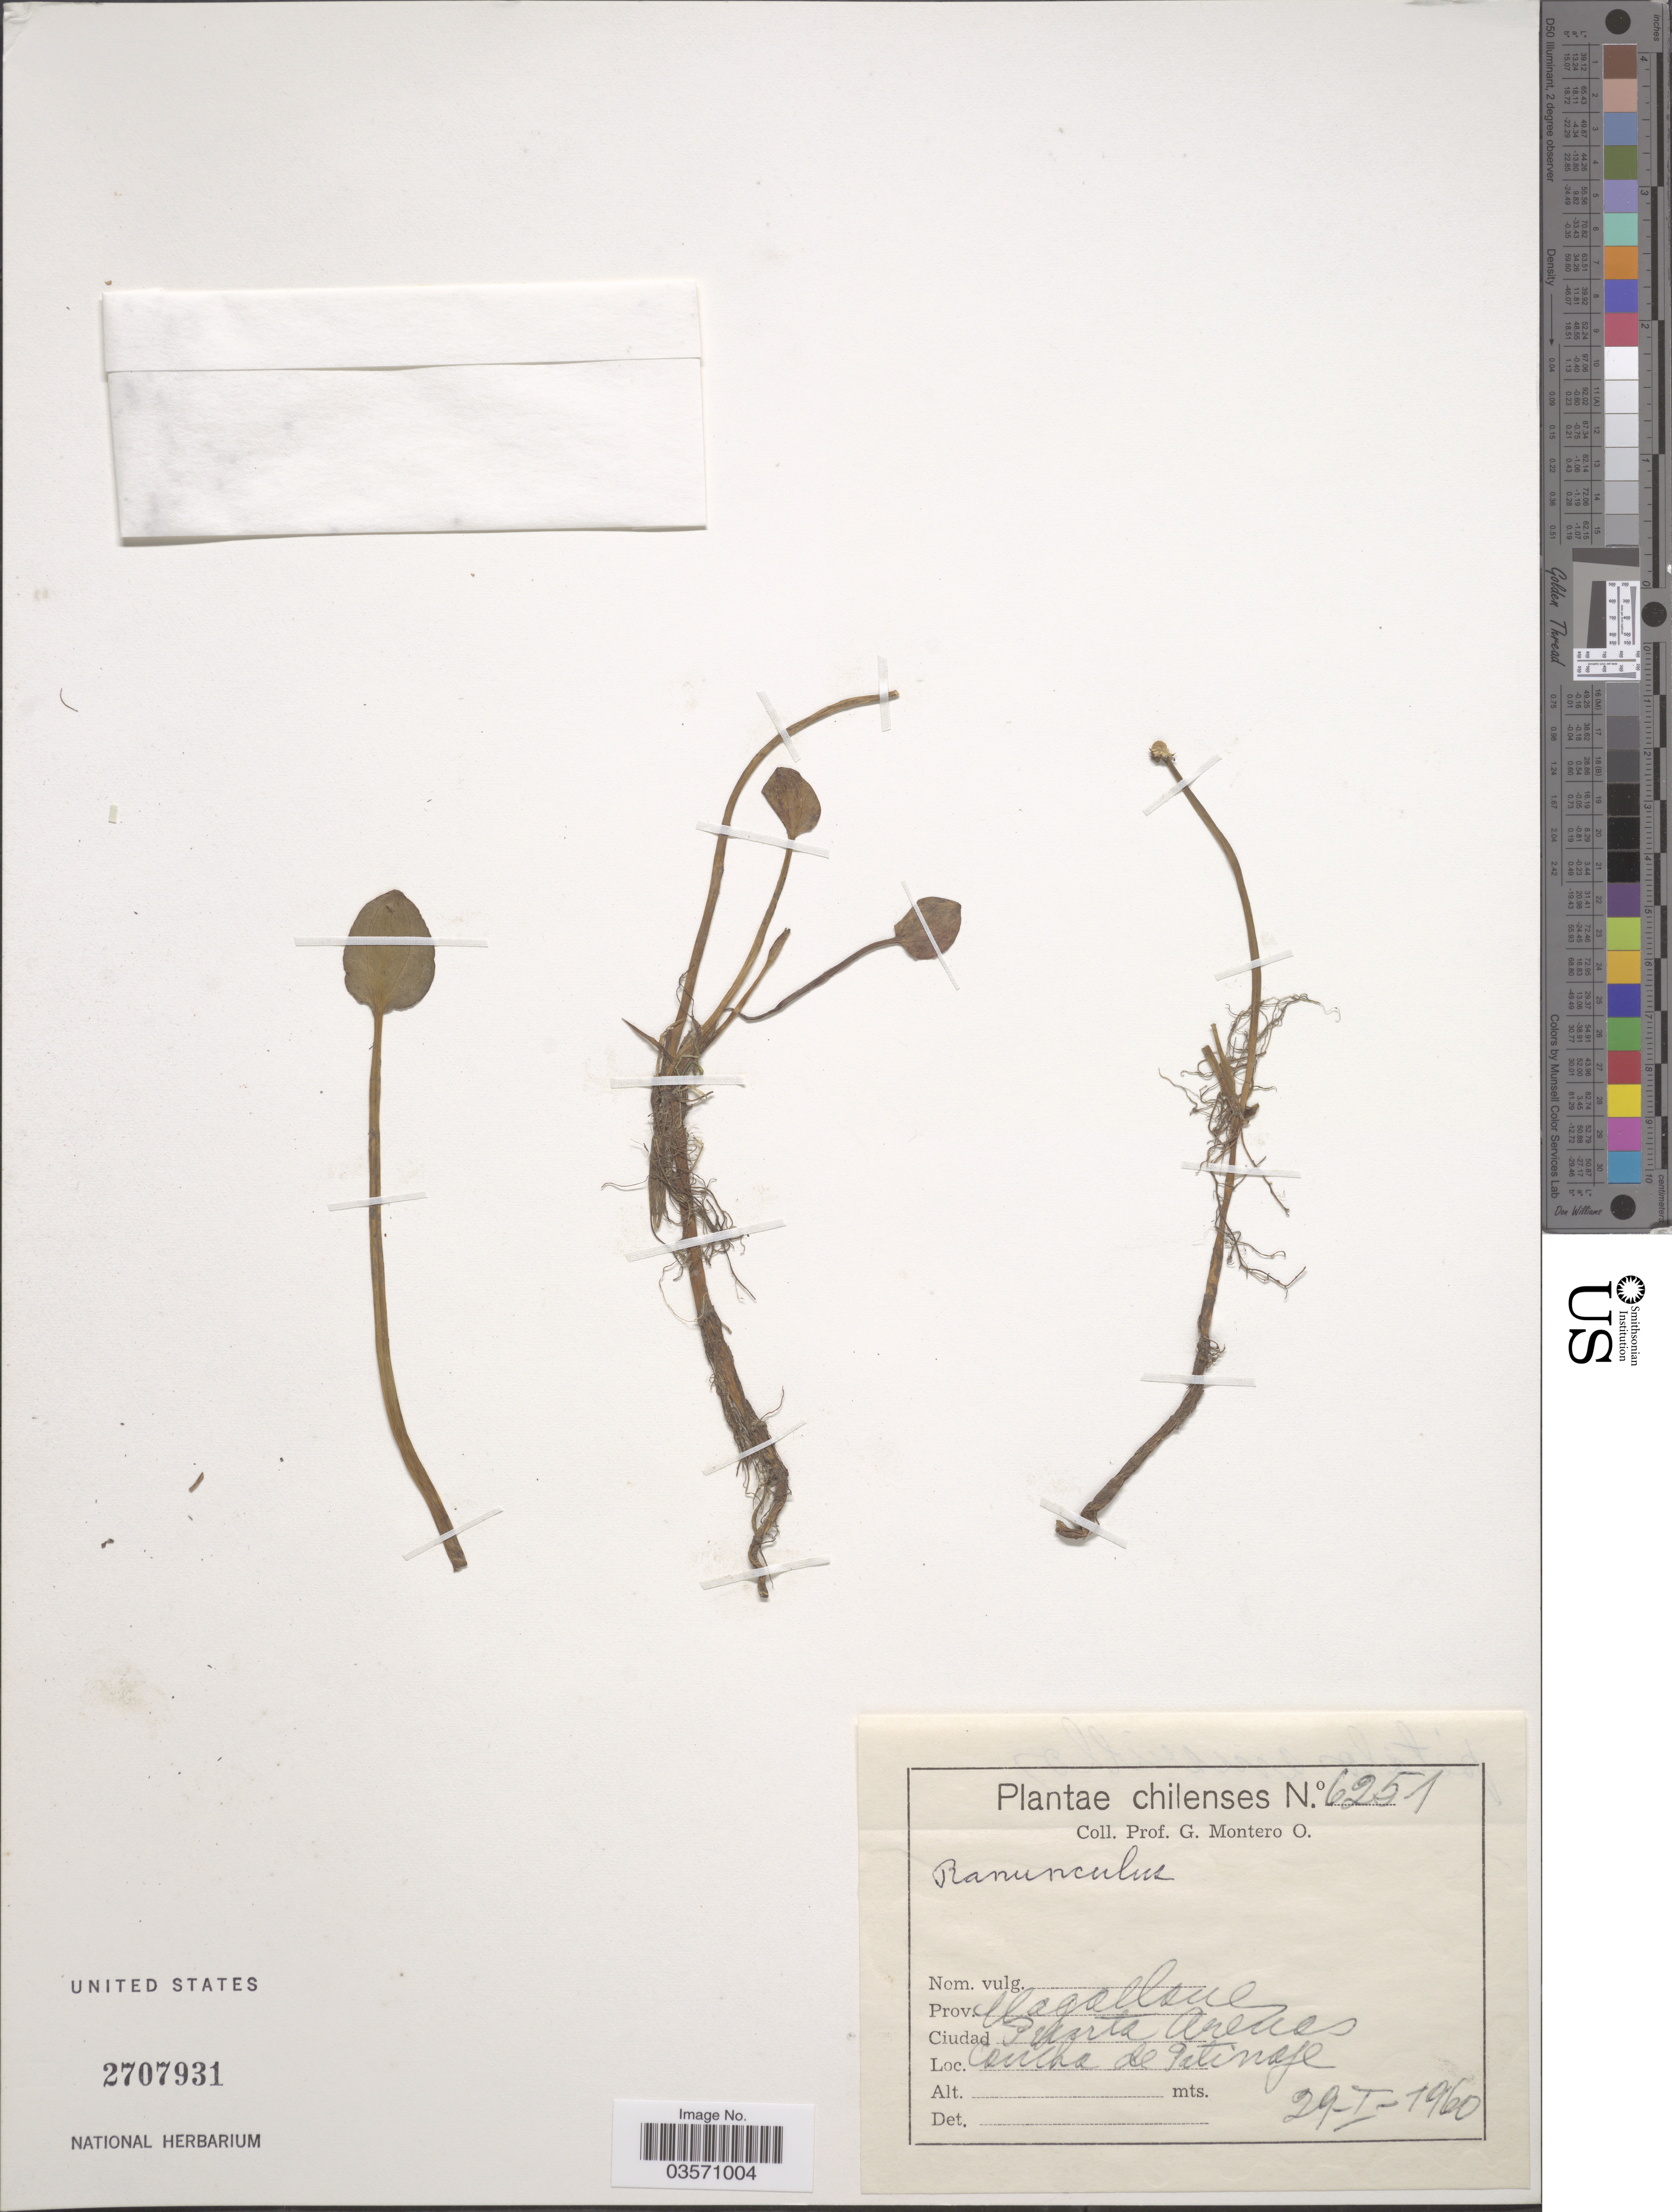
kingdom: Plantae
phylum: Tracheophyta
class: Magnoliopsida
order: Ranunculales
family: Ranunculaceae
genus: Ranunculus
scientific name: Ranunculus sp.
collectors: G. Montero O.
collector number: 6251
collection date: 1960-01-29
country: Chile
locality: Prov. Magallanes, Ciudad Punta Arenas. Concha de Patinaje [interpreted].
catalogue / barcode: US 2707931